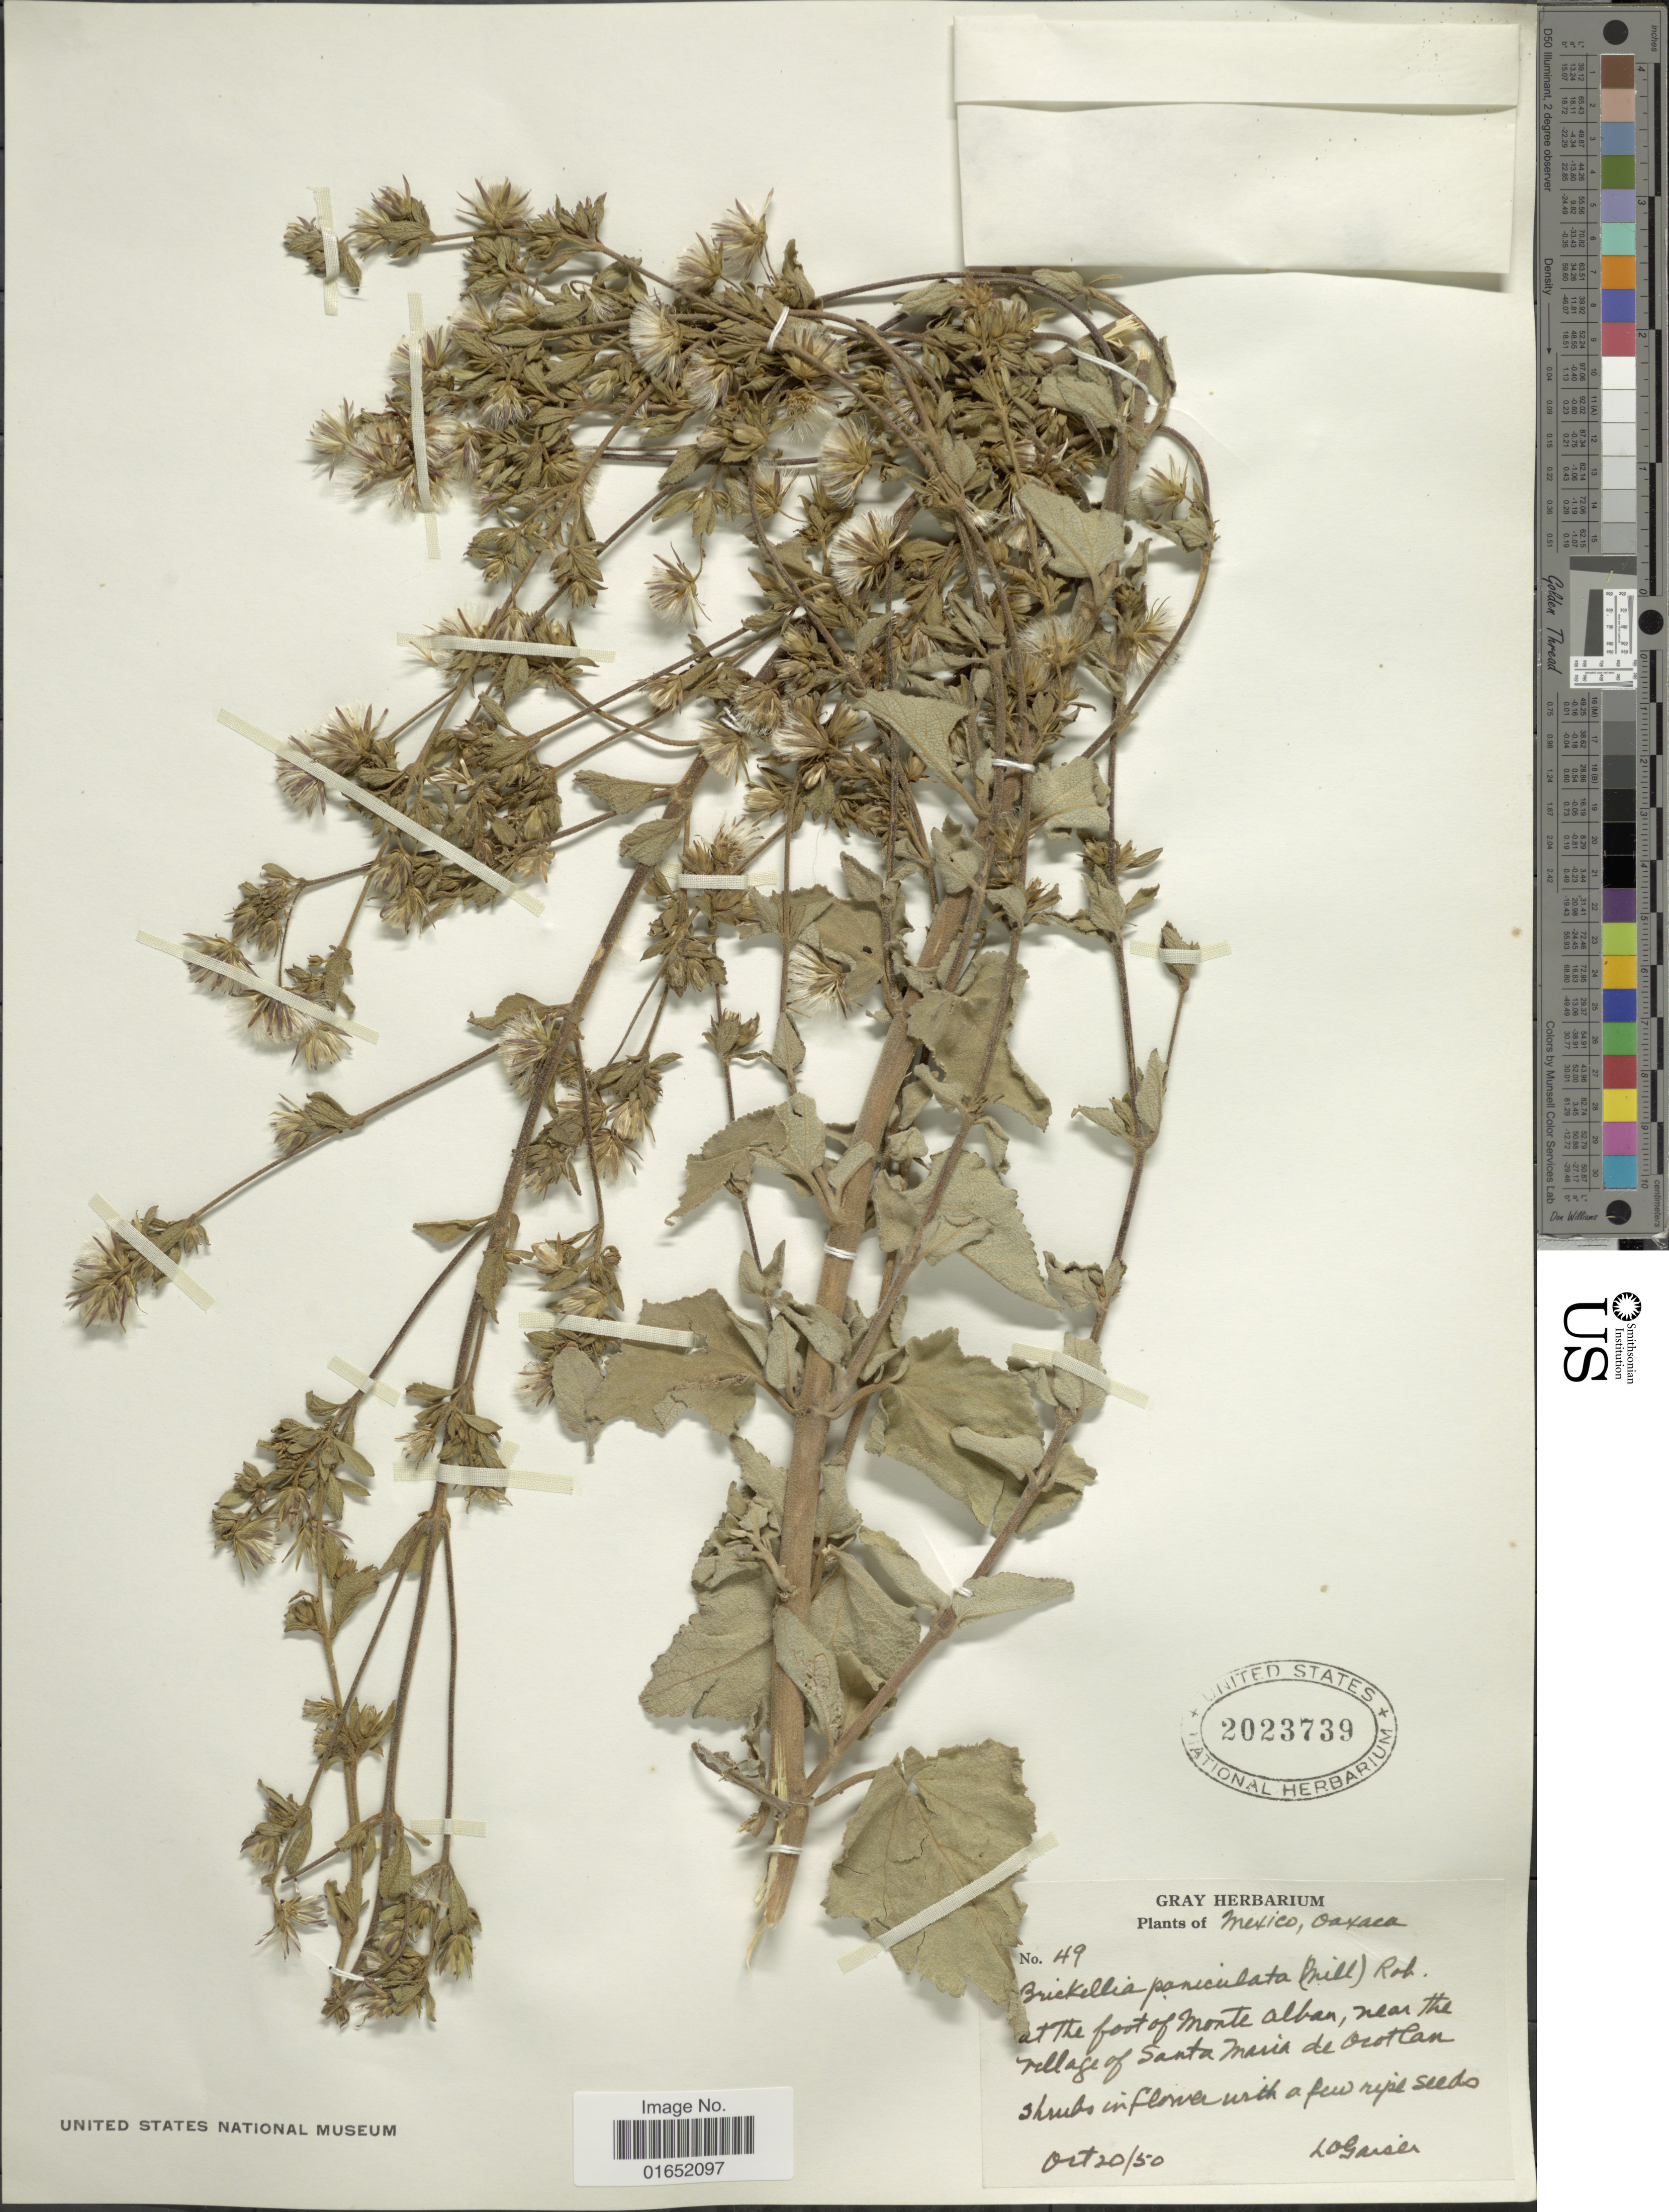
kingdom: Plantae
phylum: Tracheophyta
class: Magnoliopsida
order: Asterales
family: Asteraceae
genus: Brickellia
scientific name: Brickellia paniculata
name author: (Mill.) B.L. Rob.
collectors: L. Gaiser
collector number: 49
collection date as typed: Transcribed d/m/y: 20/10/50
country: Mexico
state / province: Oaxaca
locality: At the foot of Monte Alban, near the village of Santa Maria de Ocotlan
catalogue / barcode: US 2023739